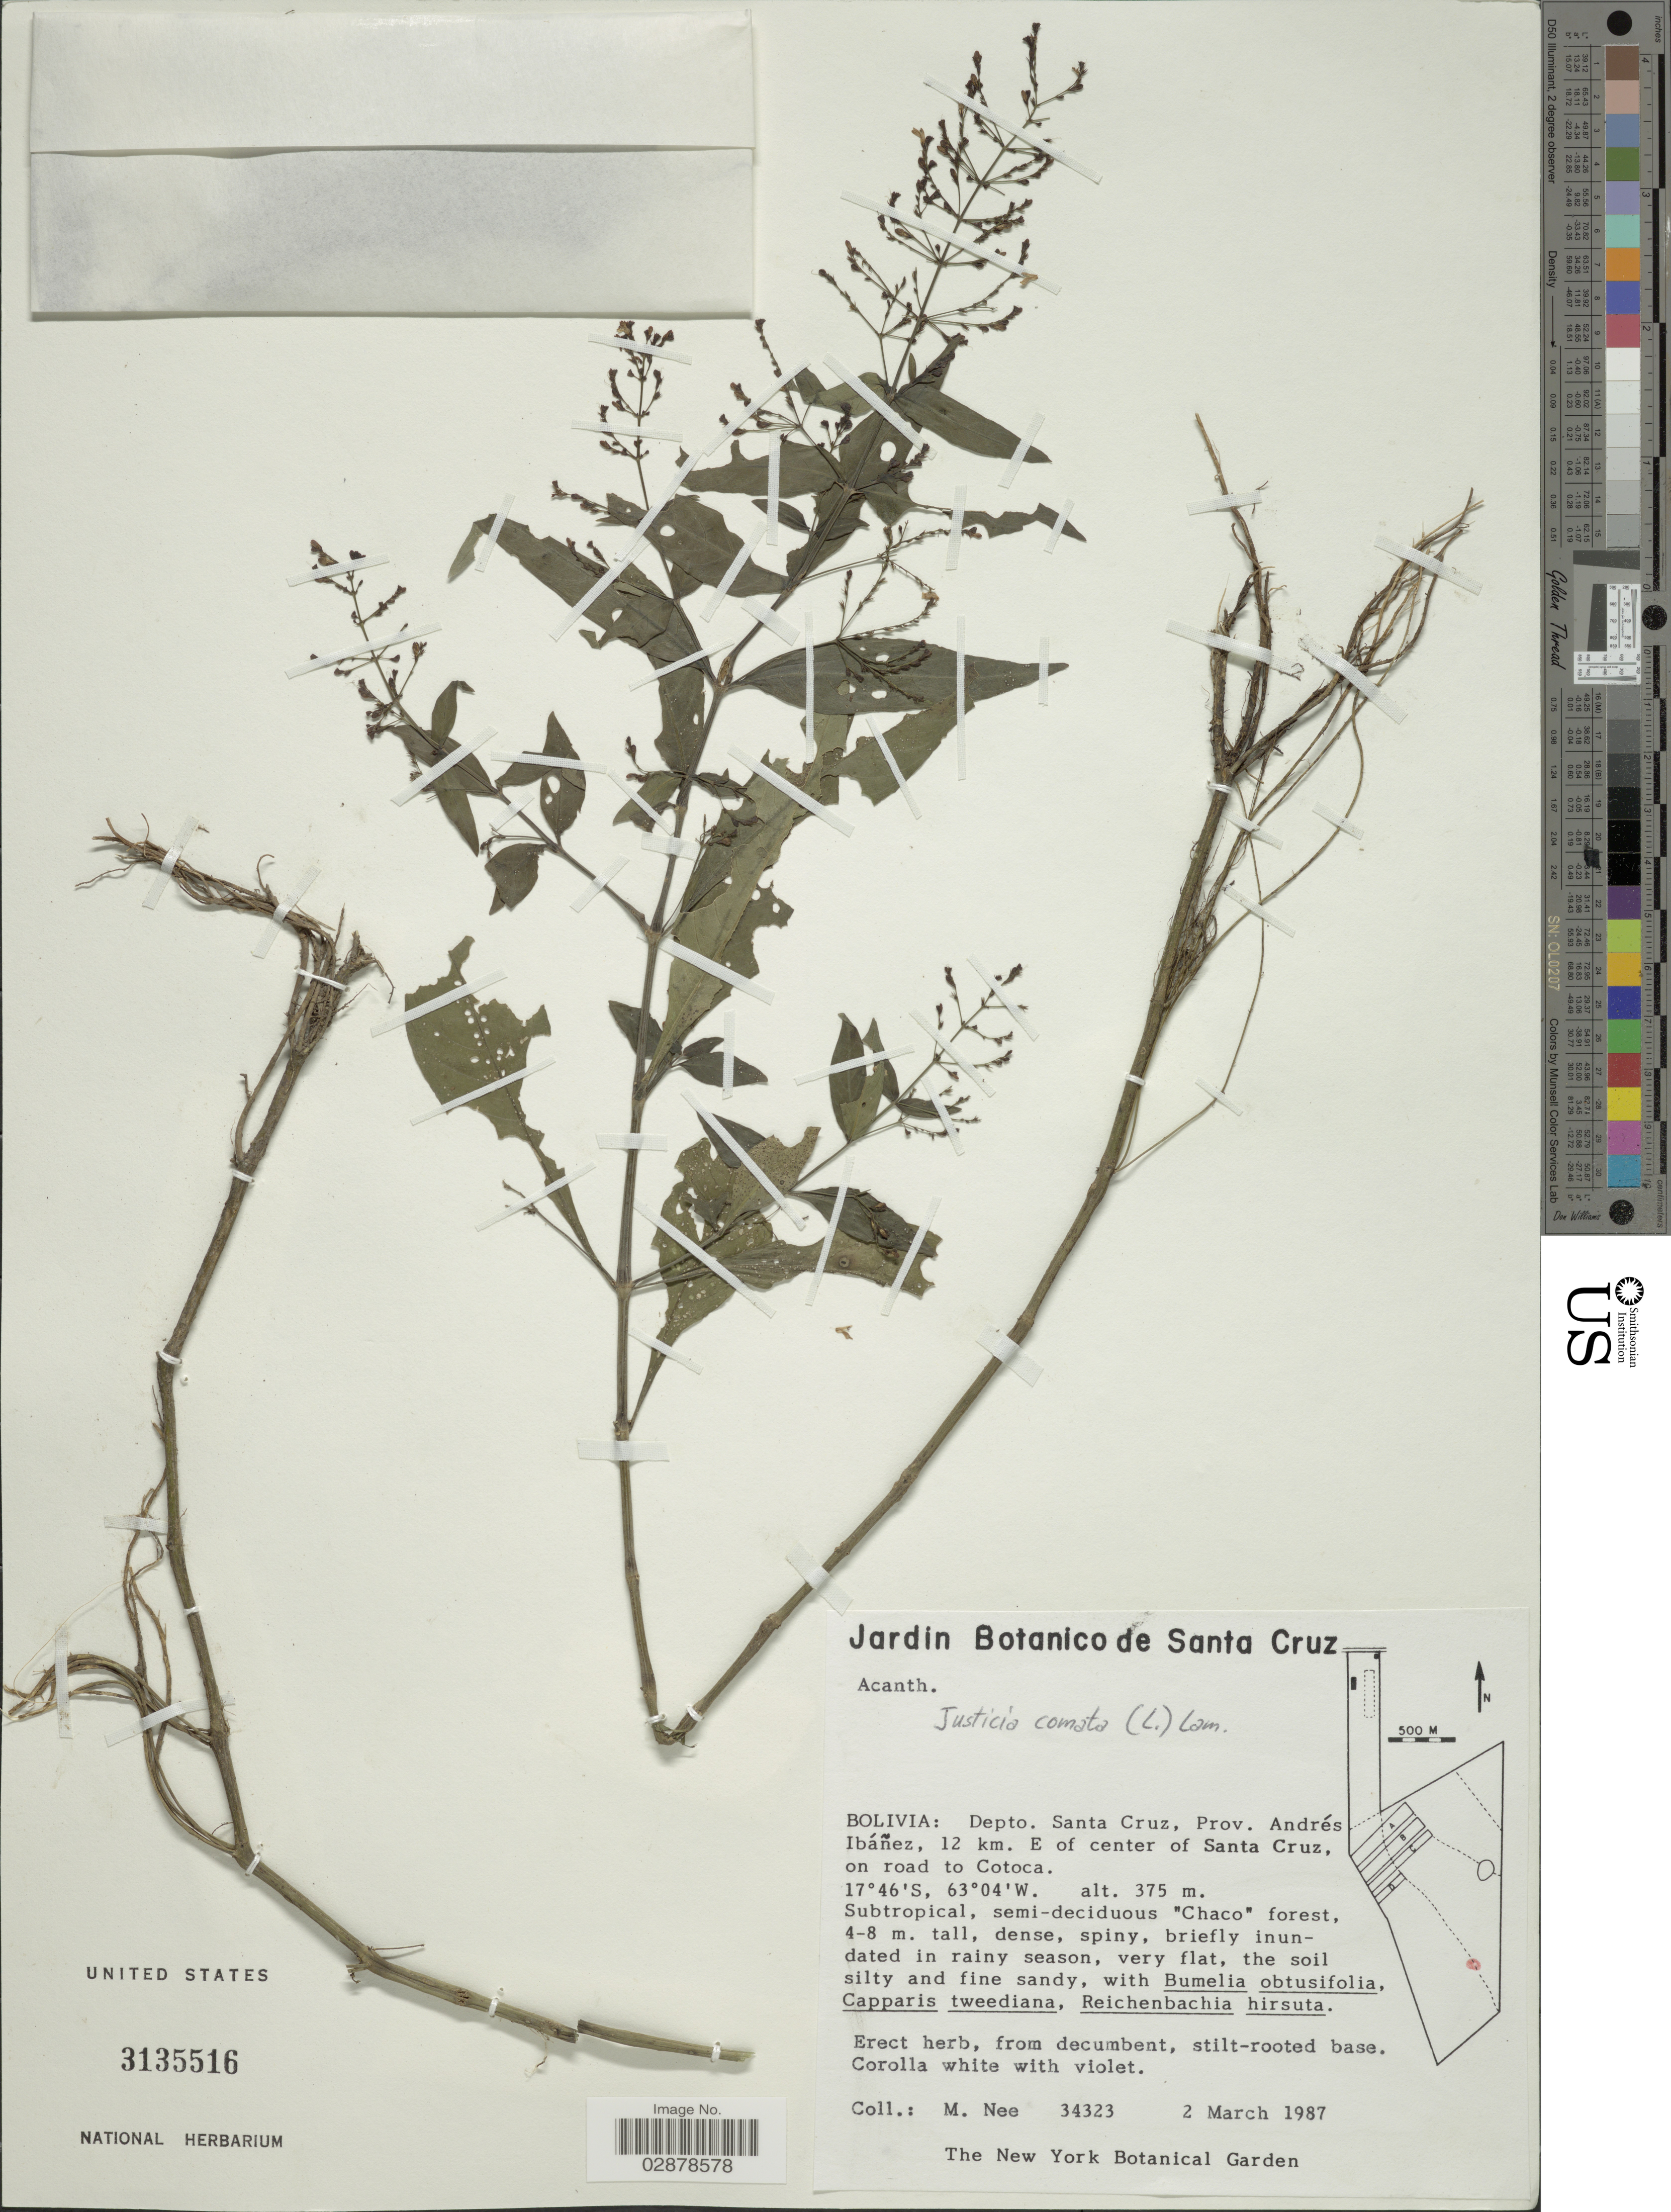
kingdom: Plantae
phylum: Tracheophyta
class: Magnoliopsida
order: Lamiales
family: Acanthaceae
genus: Justicia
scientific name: Justicia comata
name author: (L.) Lam.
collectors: M. Nee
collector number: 34323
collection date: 1987-03-02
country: Bolivia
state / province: Santa Cruz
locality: Depto. Santa Cruz, Prov. Andrés Ibáñez, 12 km. E of center of Santa Cruz, on road to Cotoca.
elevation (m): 375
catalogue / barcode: US 3135516